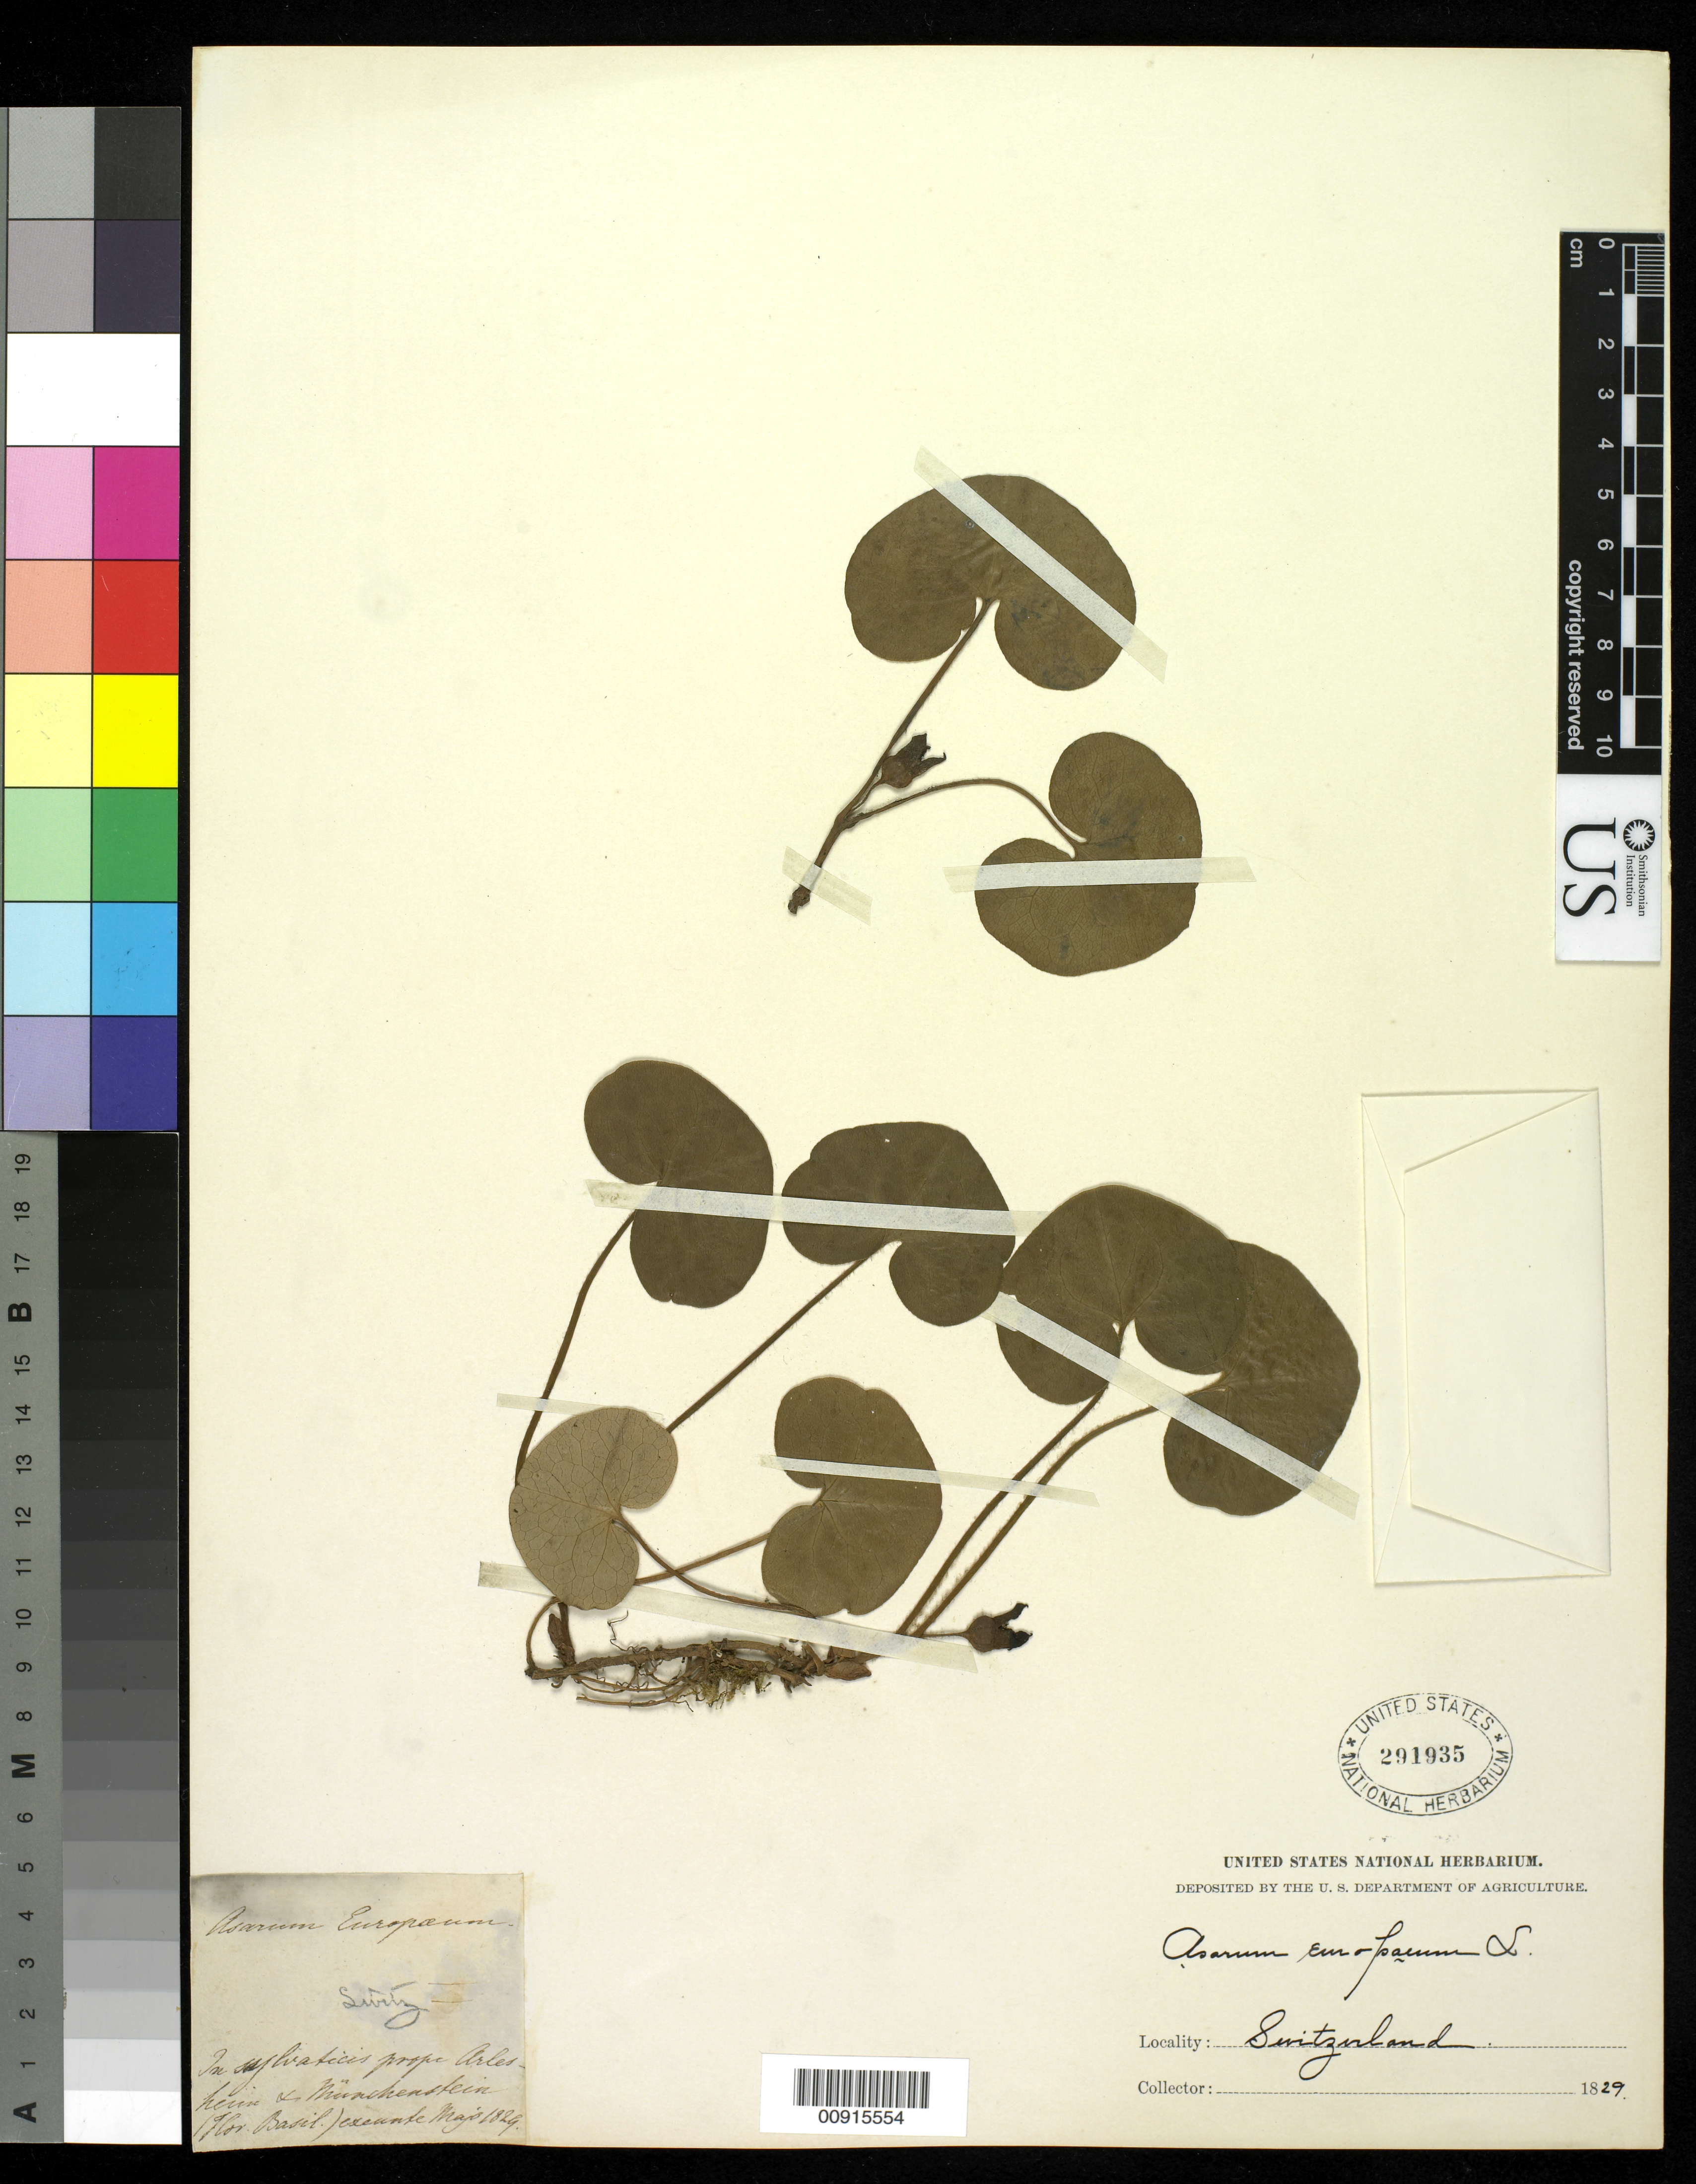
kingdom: Plantae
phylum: Tracheophyta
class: Magnoliopsida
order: Piperales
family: Aristolochiaceae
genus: Asarum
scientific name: Asarum europaeum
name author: L.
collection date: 1829-05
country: Switzerland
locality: near Arles-XXX and Munchenstein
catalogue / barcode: US 291935